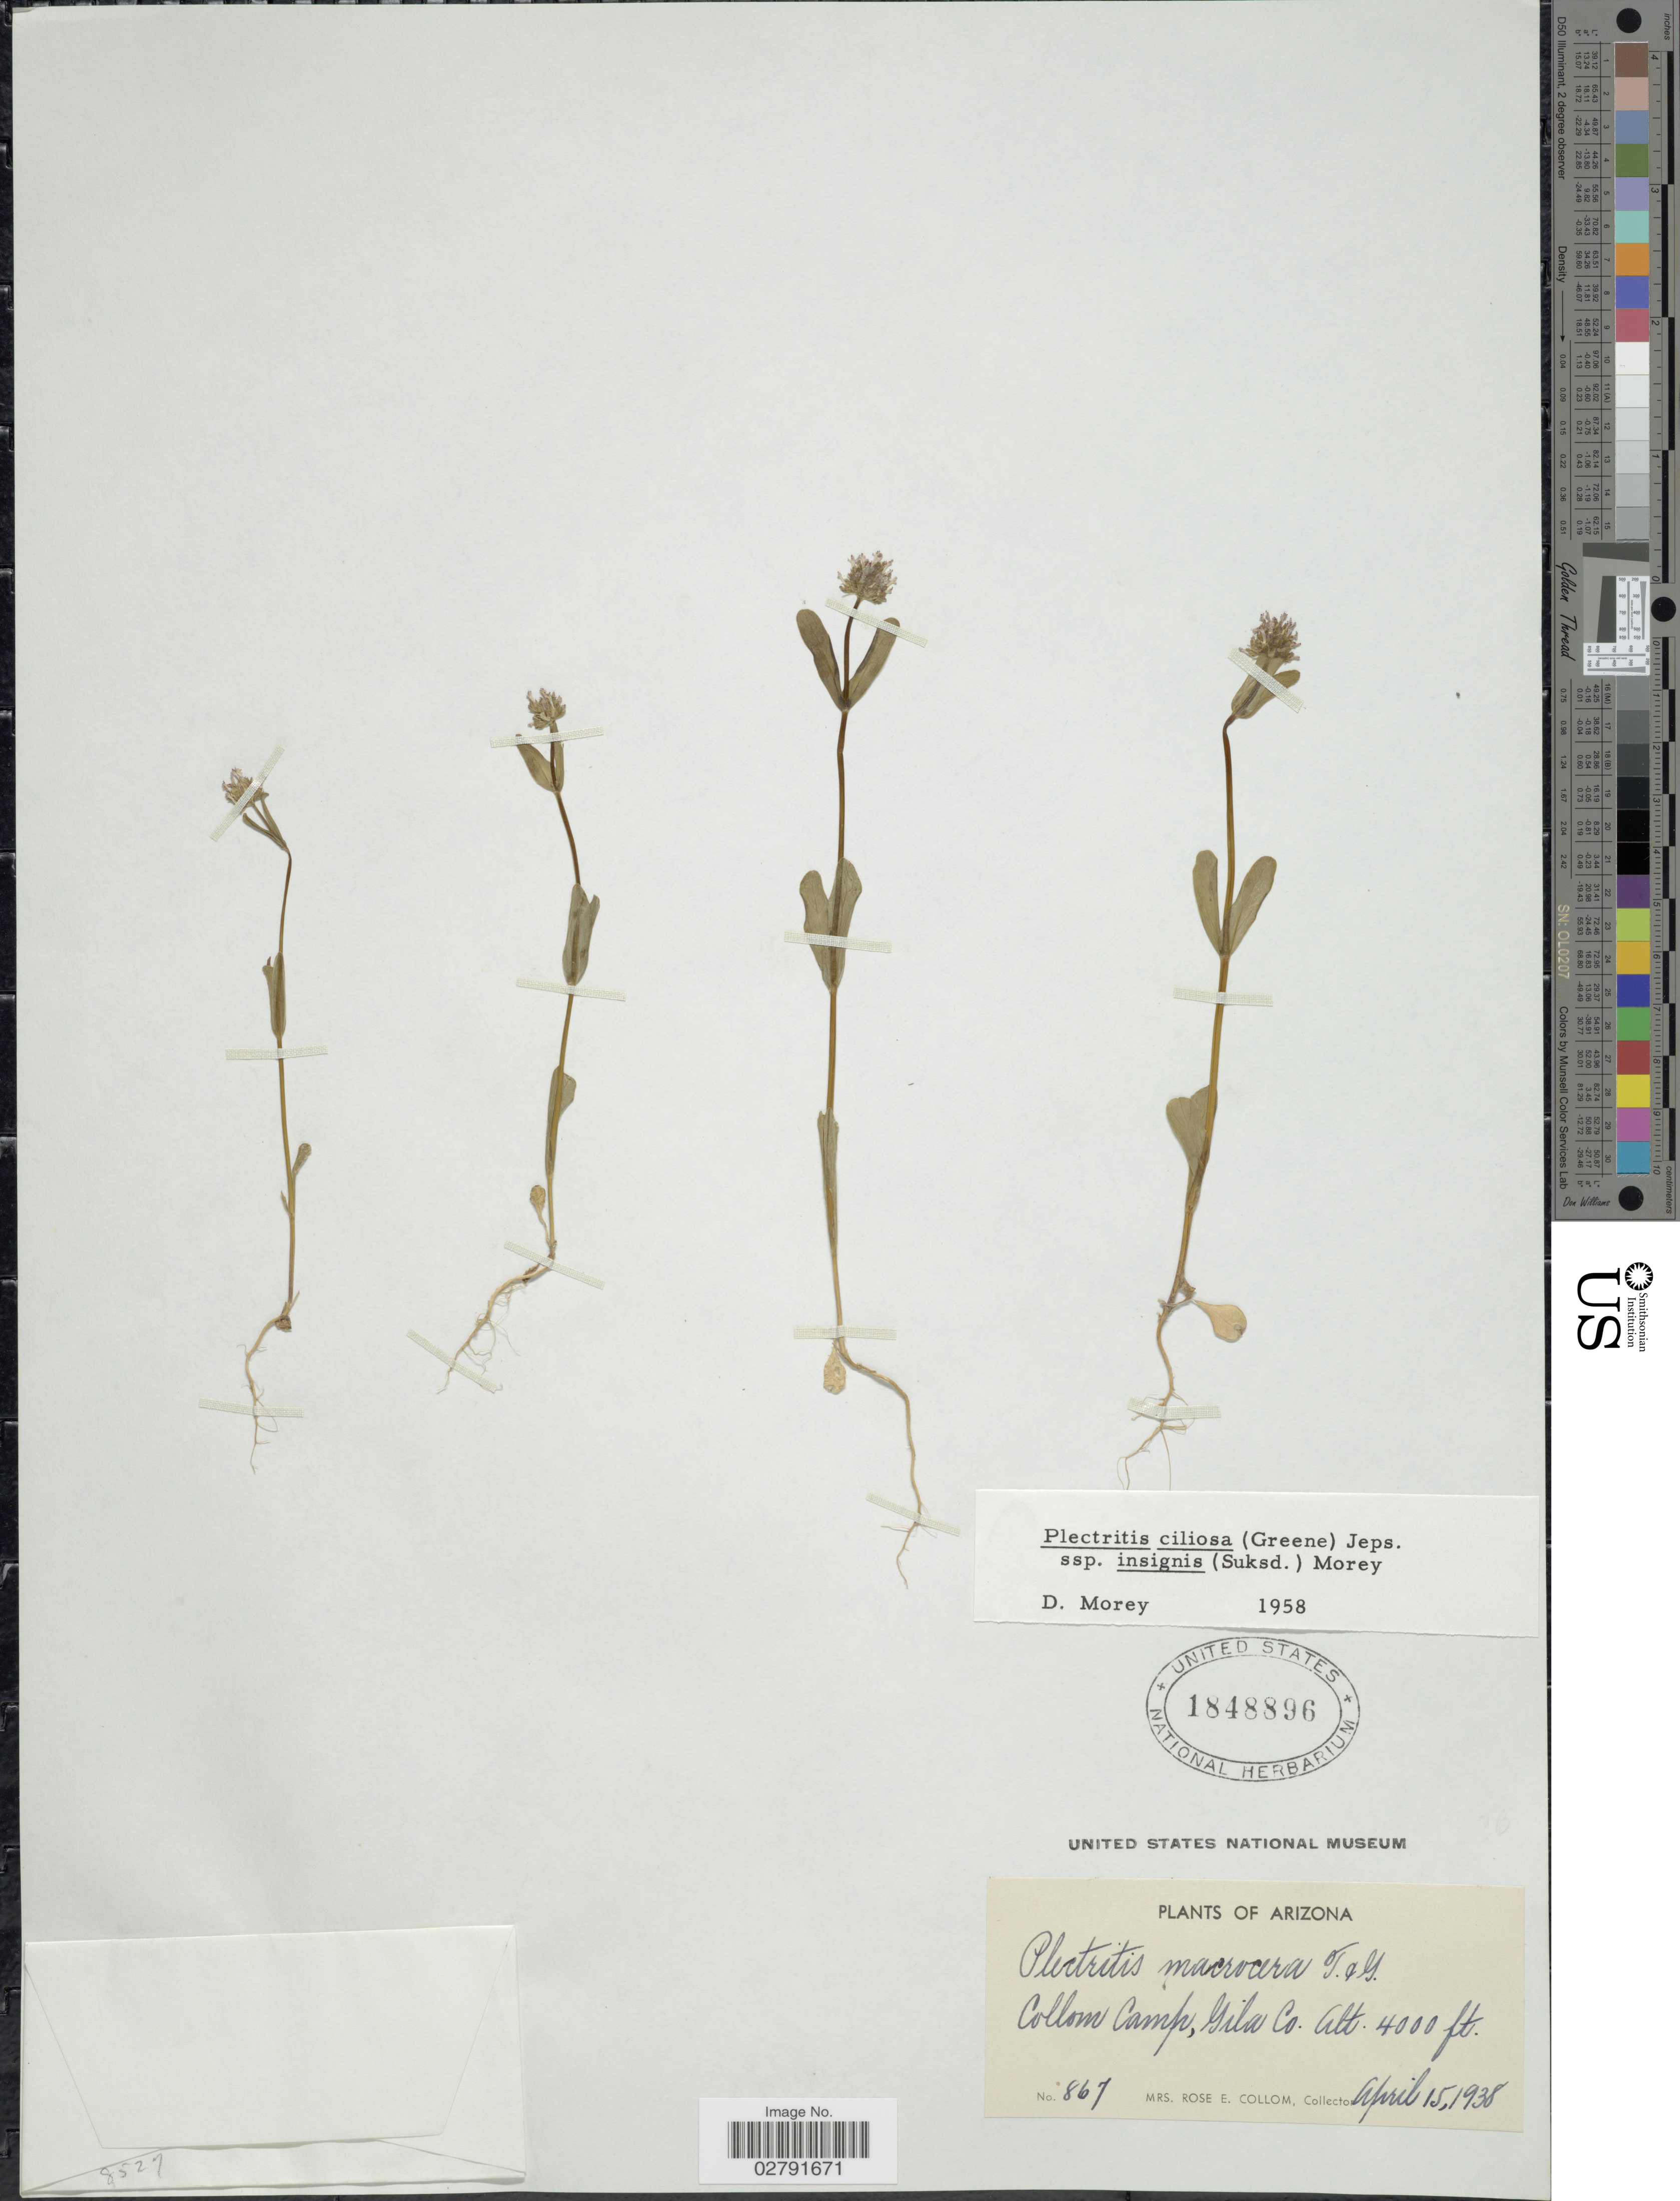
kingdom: Plantae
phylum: Tracheophyta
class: Magnoliopsida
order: Dipsacales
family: Caprifoliaceae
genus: Plectritis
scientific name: Plectritis ciliosa subsp. insignis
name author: (Suksd.) Morey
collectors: R. E. Collom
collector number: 867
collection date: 1938-04-15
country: United States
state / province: Arizona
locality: Collom Camp, Gila Co.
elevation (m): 1219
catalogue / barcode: US 1848896